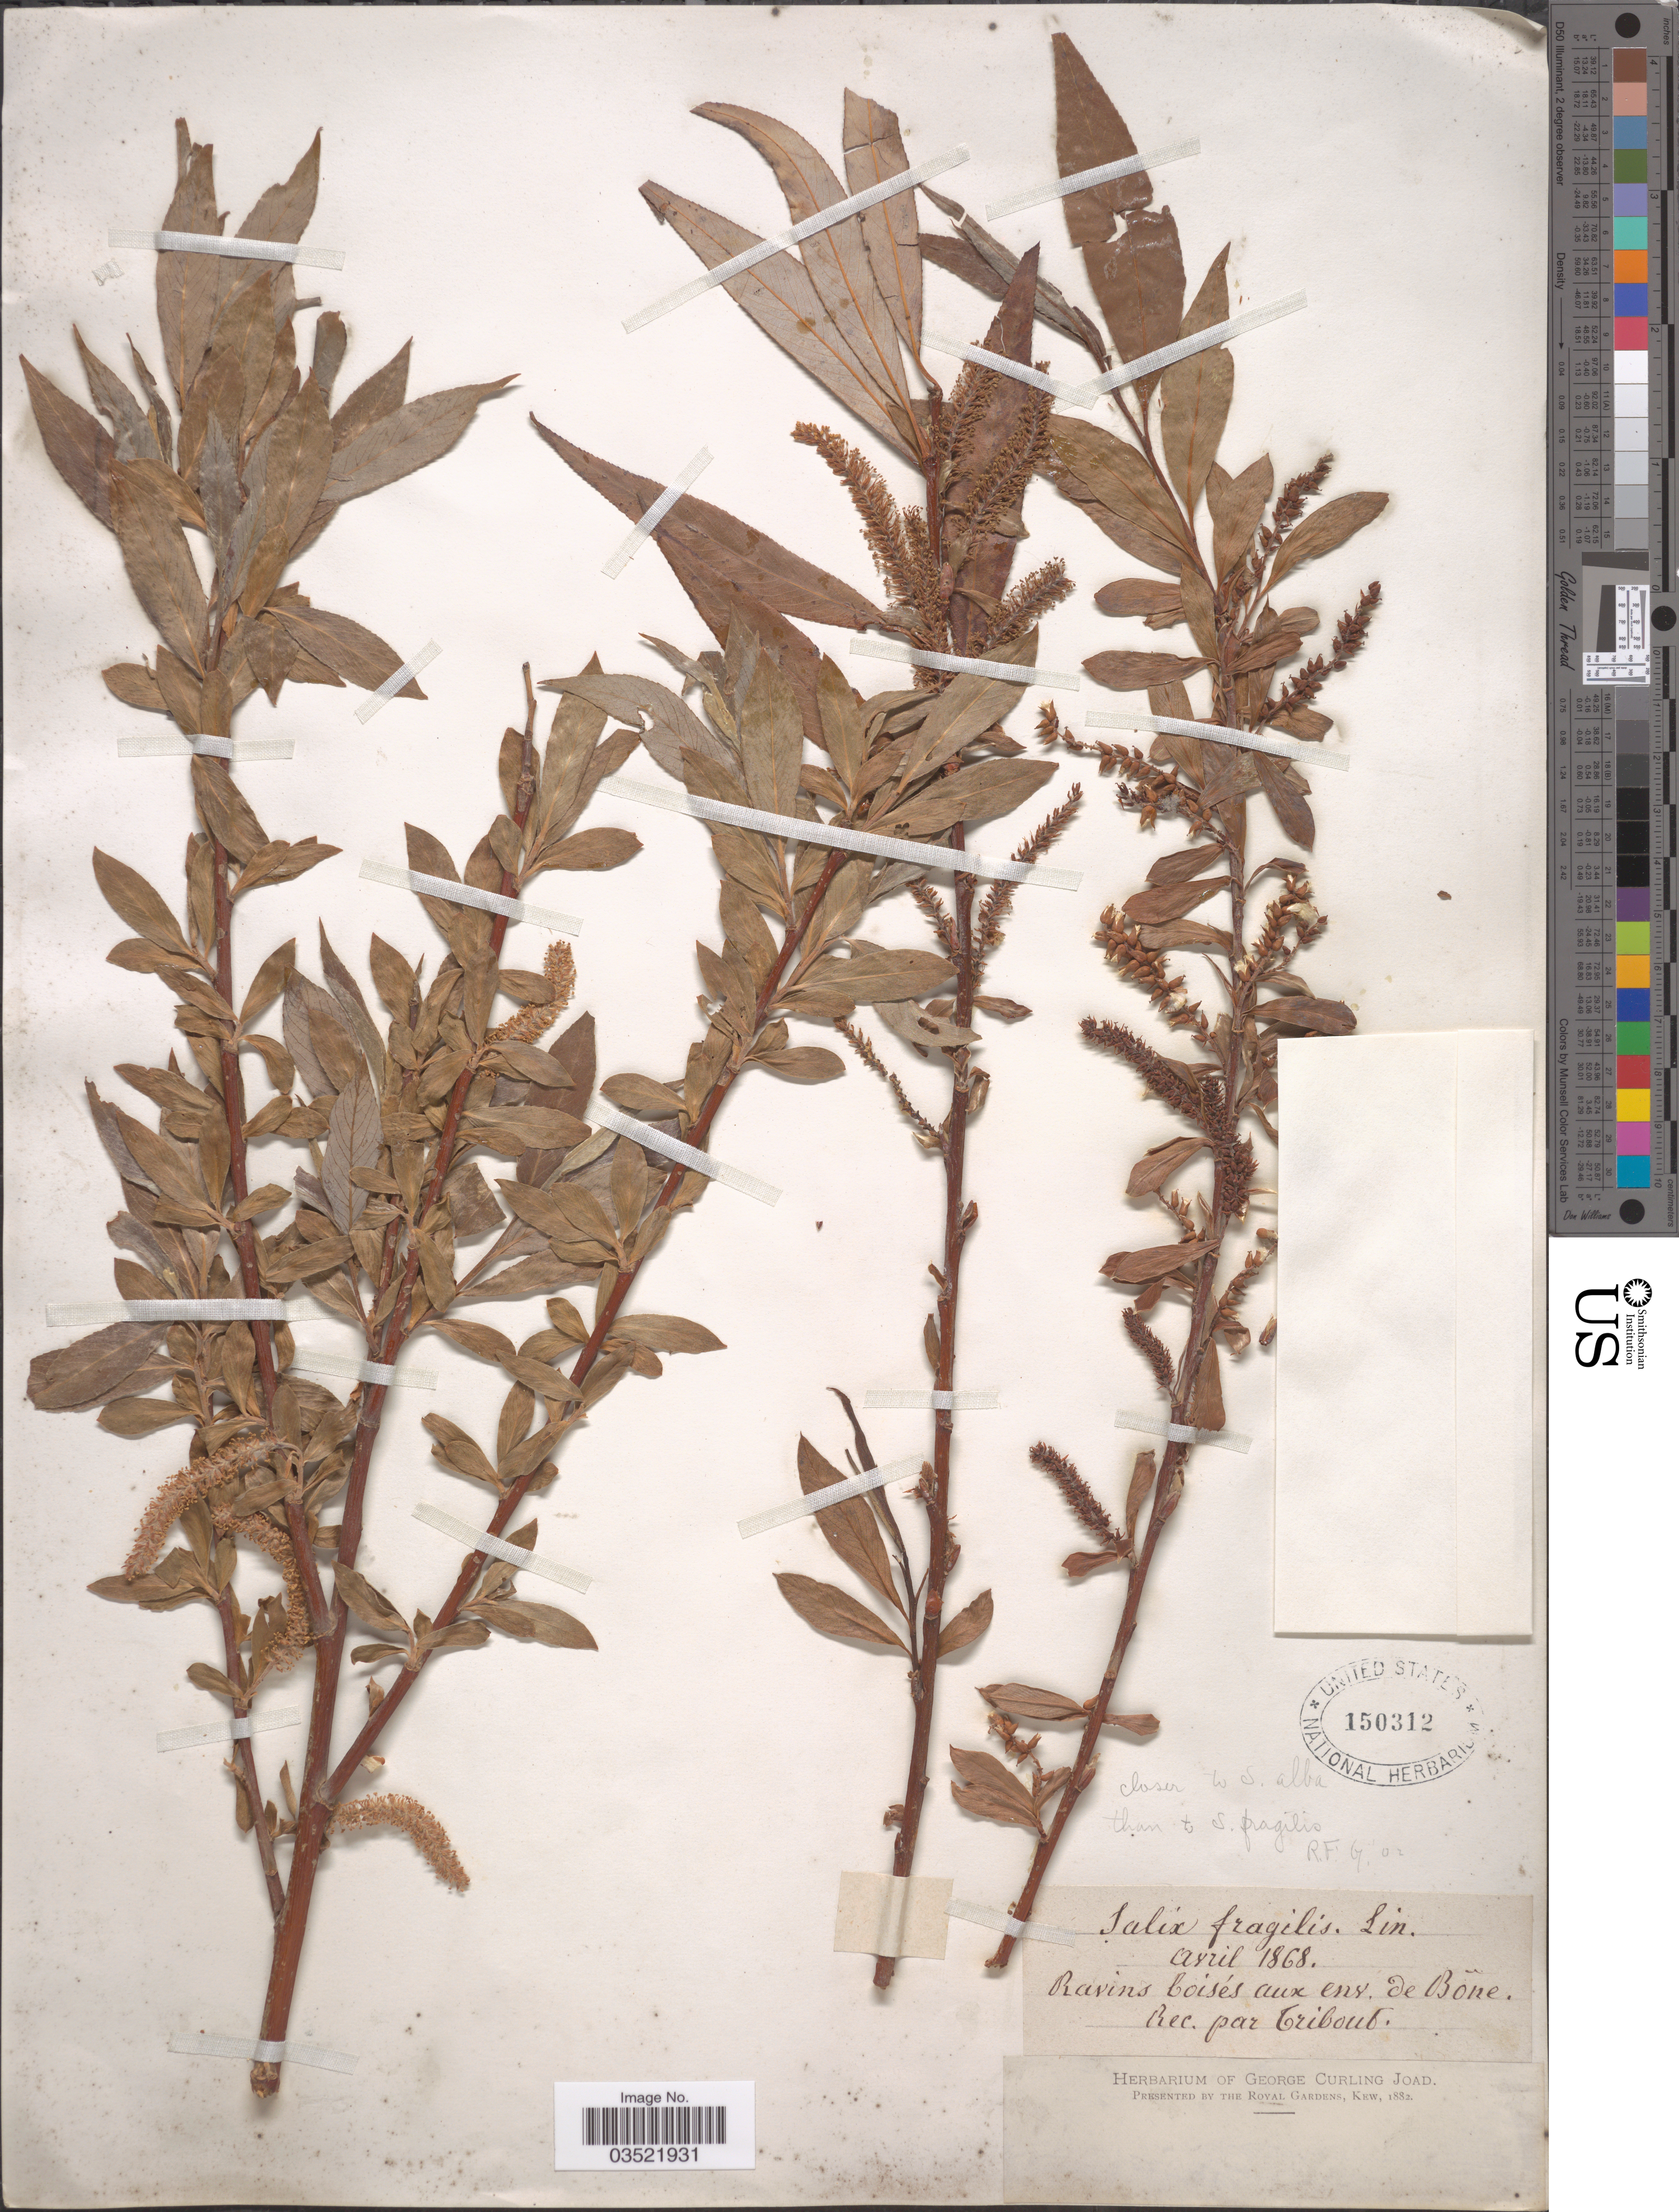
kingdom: Plantae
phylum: Tracheophyta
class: Magnoliopsida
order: Malpighiales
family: Salicaceae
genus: Salix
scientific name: Salix fragilis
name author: L.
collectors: Tribout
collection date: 1868-04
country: Algeria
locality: Ravins boisés aux env. de Böne.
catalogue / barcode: US 150312